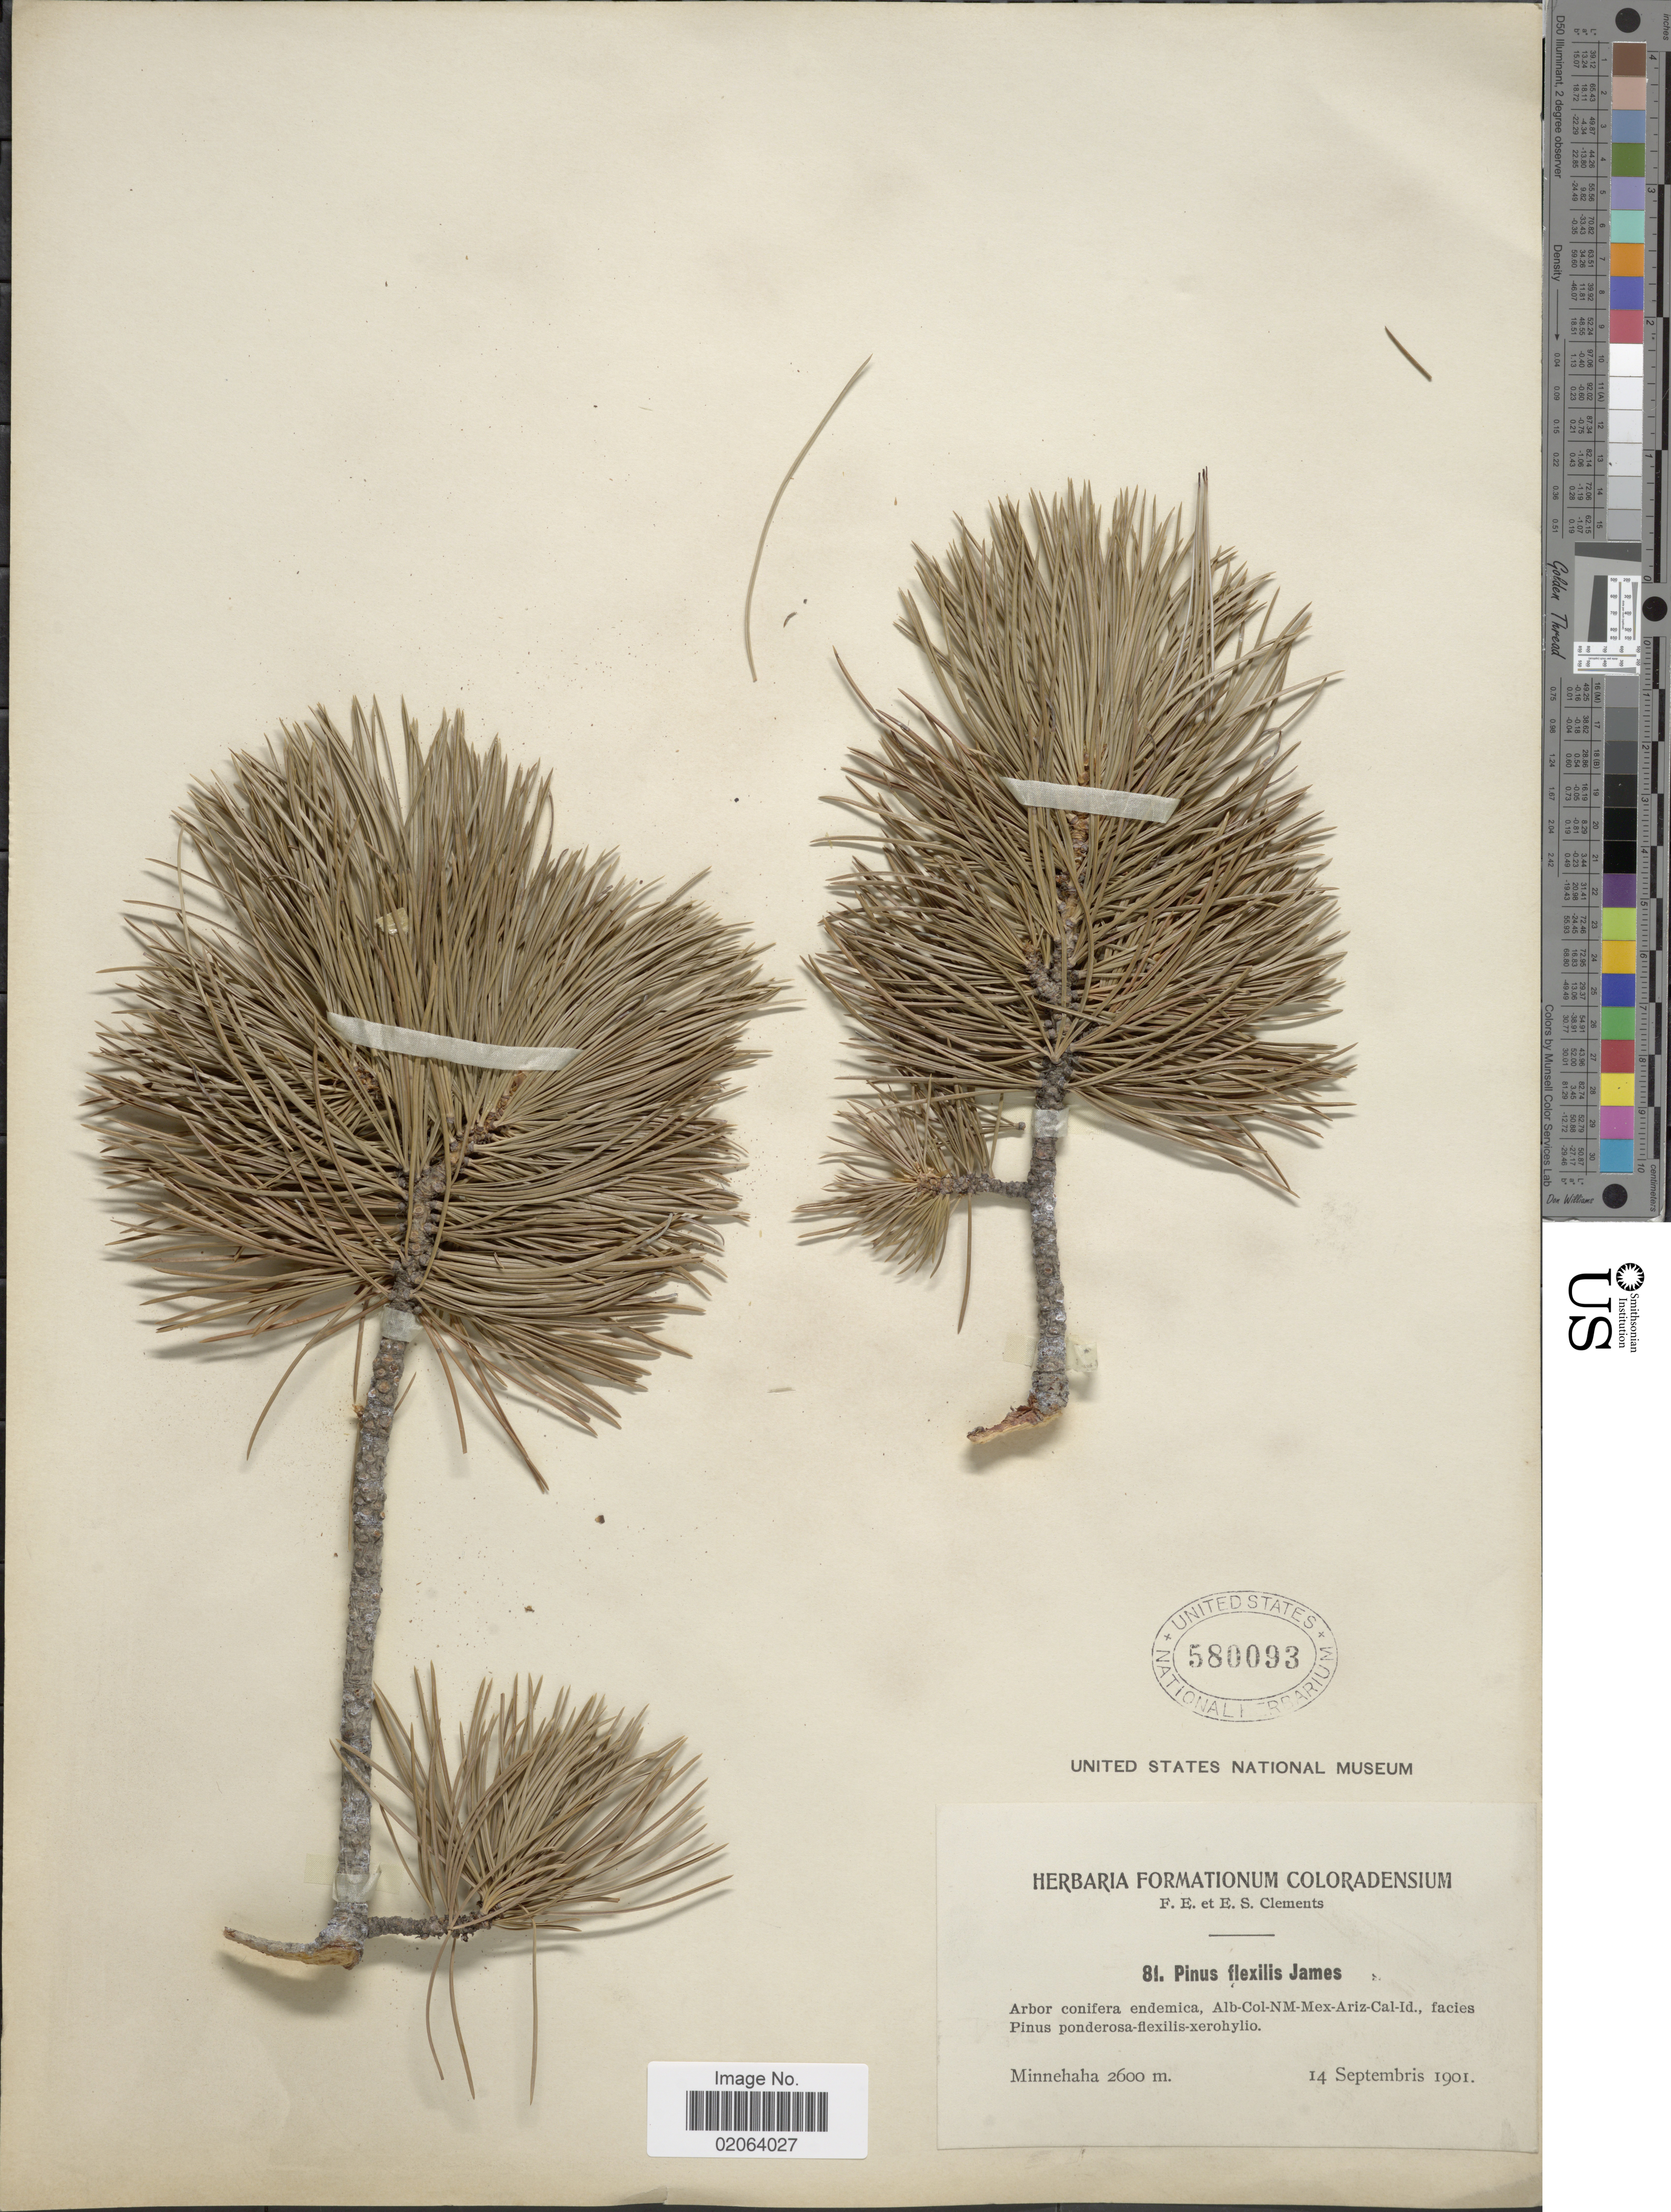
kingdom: Plantae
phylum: Tracheophyta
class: Pinopsida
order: Pinales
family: Pinaceae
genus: Pinus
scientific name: Pinus flexilis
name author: E. James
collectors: F. E. Clements & E. S. Clements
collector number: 81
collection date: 1901-09-14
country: United States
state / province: Colorado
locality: Minnehaha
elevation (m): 2600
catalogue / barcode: US 580093